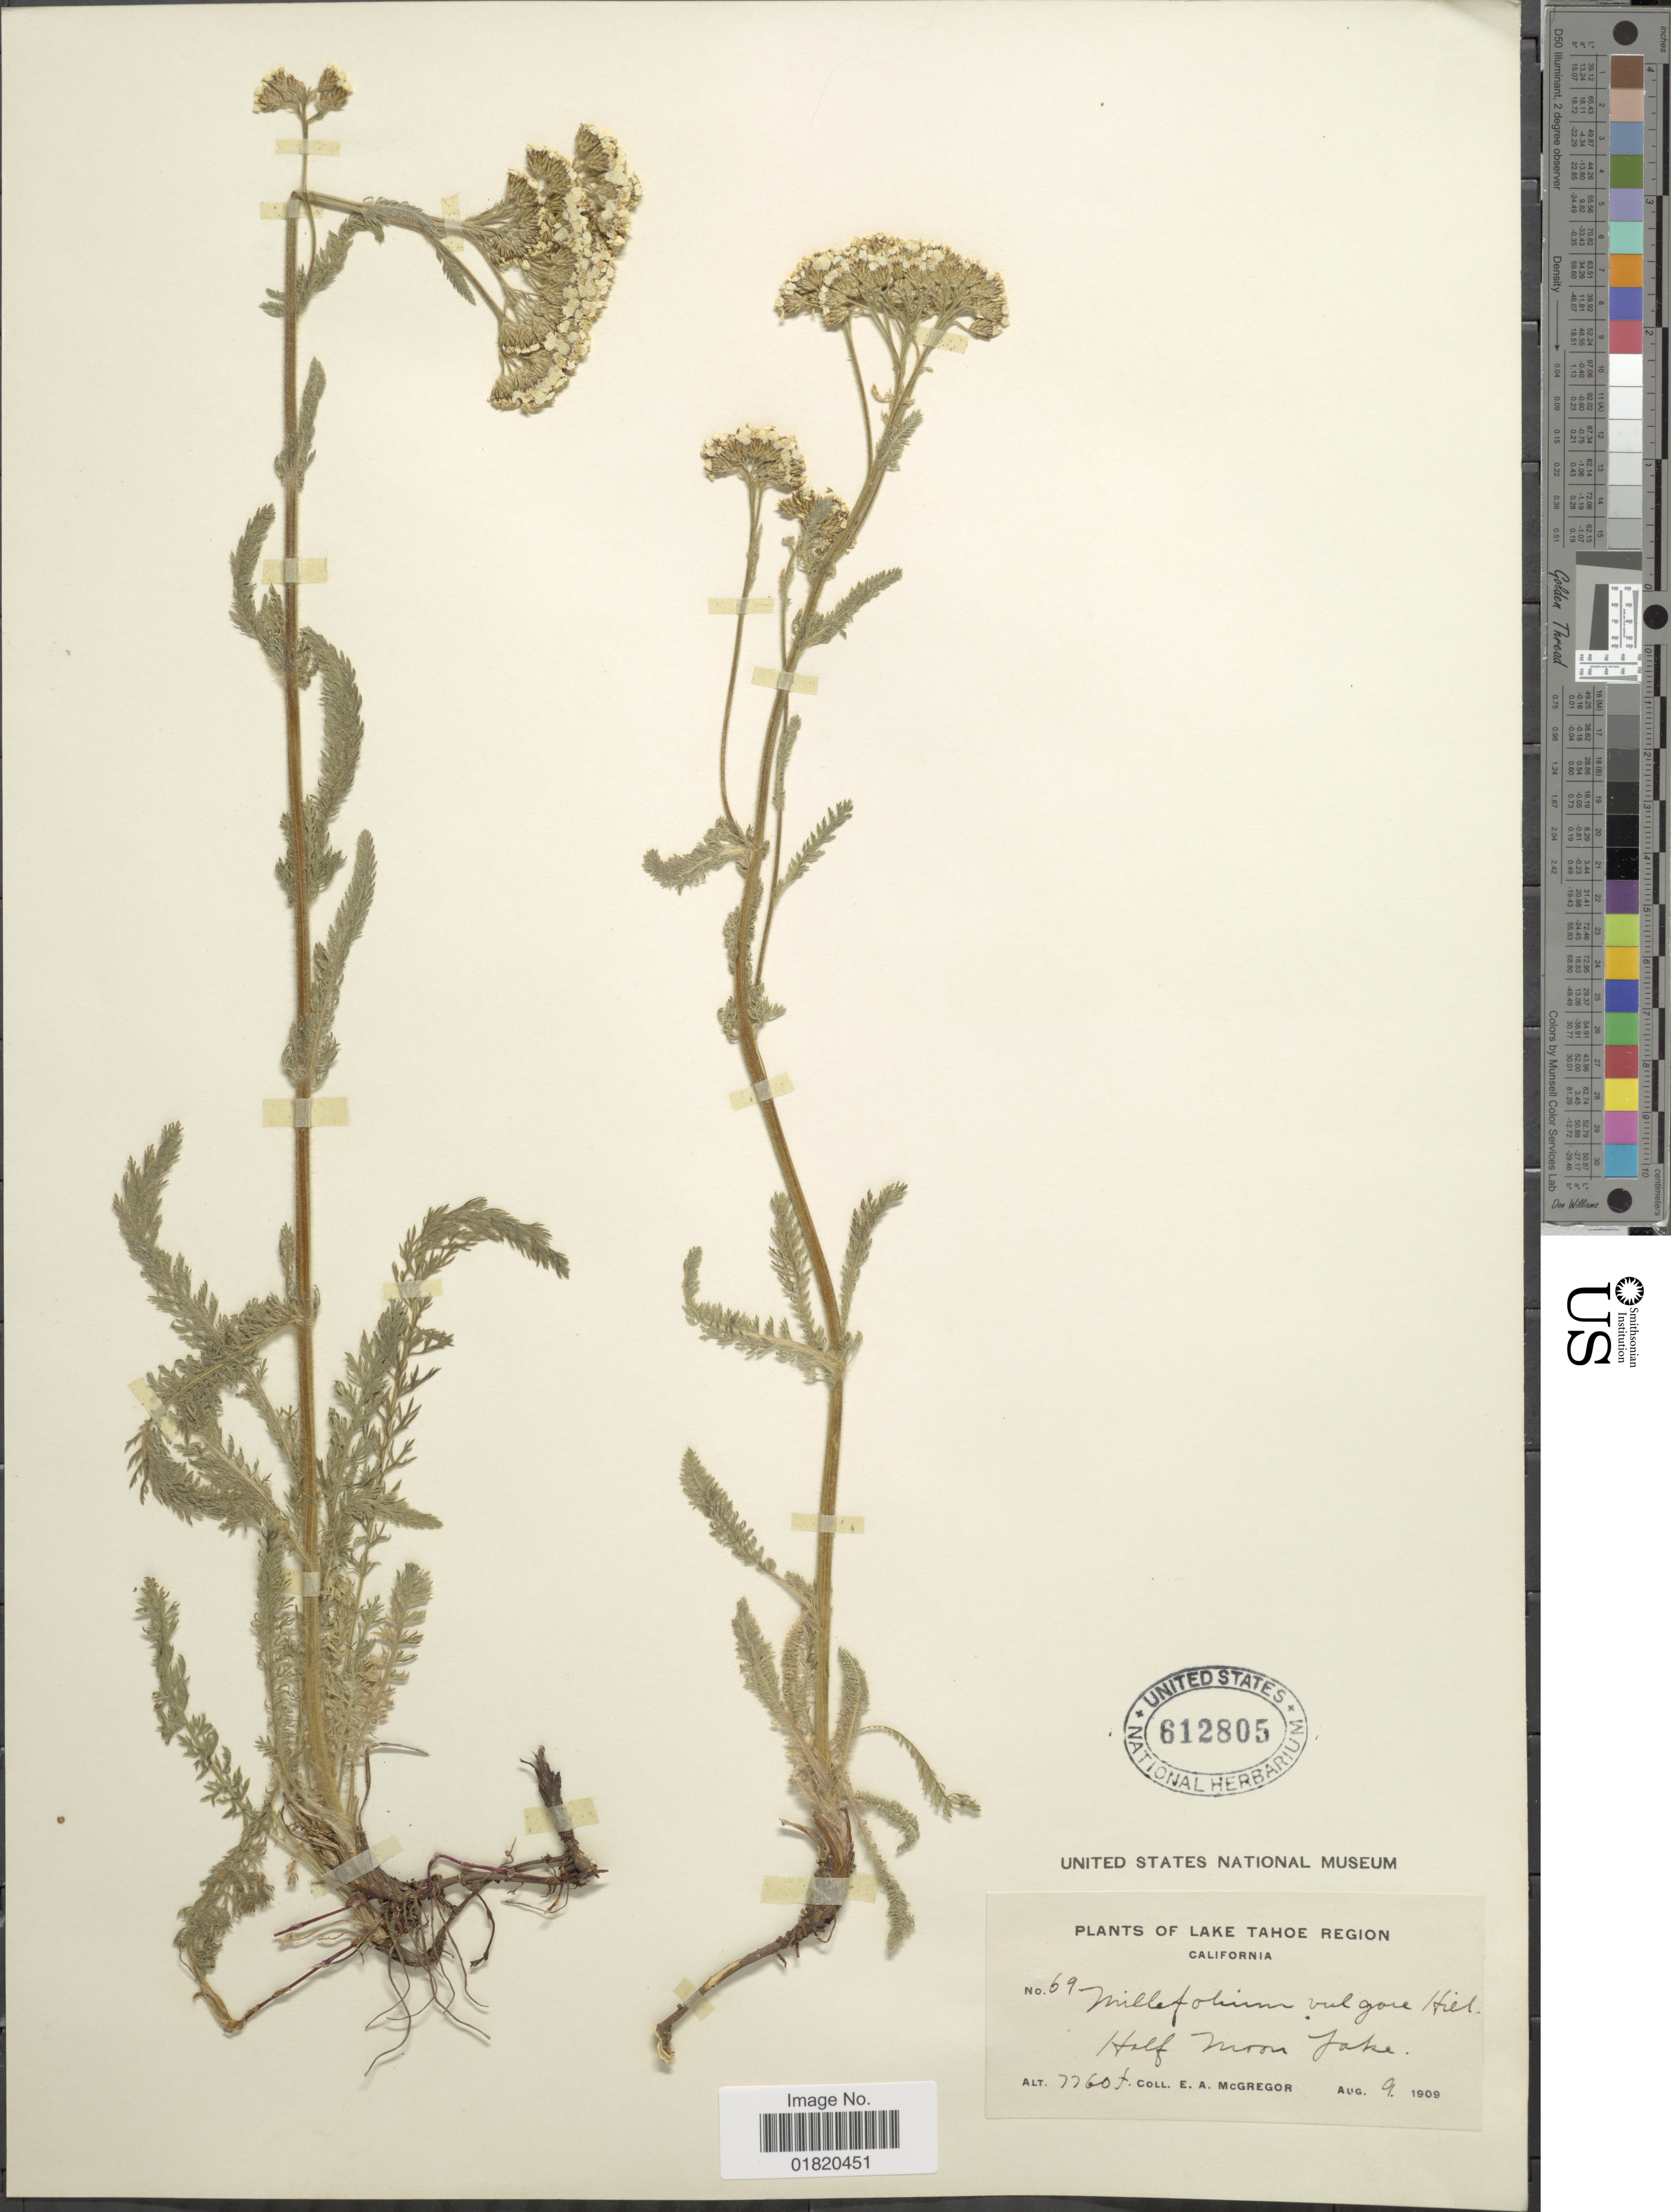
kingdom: Plantae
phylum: Tracheophyta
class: Magnoliopsida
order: Asterales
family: Asteraceae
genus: Achillea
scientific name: Achillea subalpina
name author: Greene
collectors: E. A. McGregor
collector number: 69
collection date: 1909-08-09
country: United States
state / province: California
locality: Lake Tahoe Region. Half Moon Lake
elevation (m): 2365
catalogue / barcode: US 612805